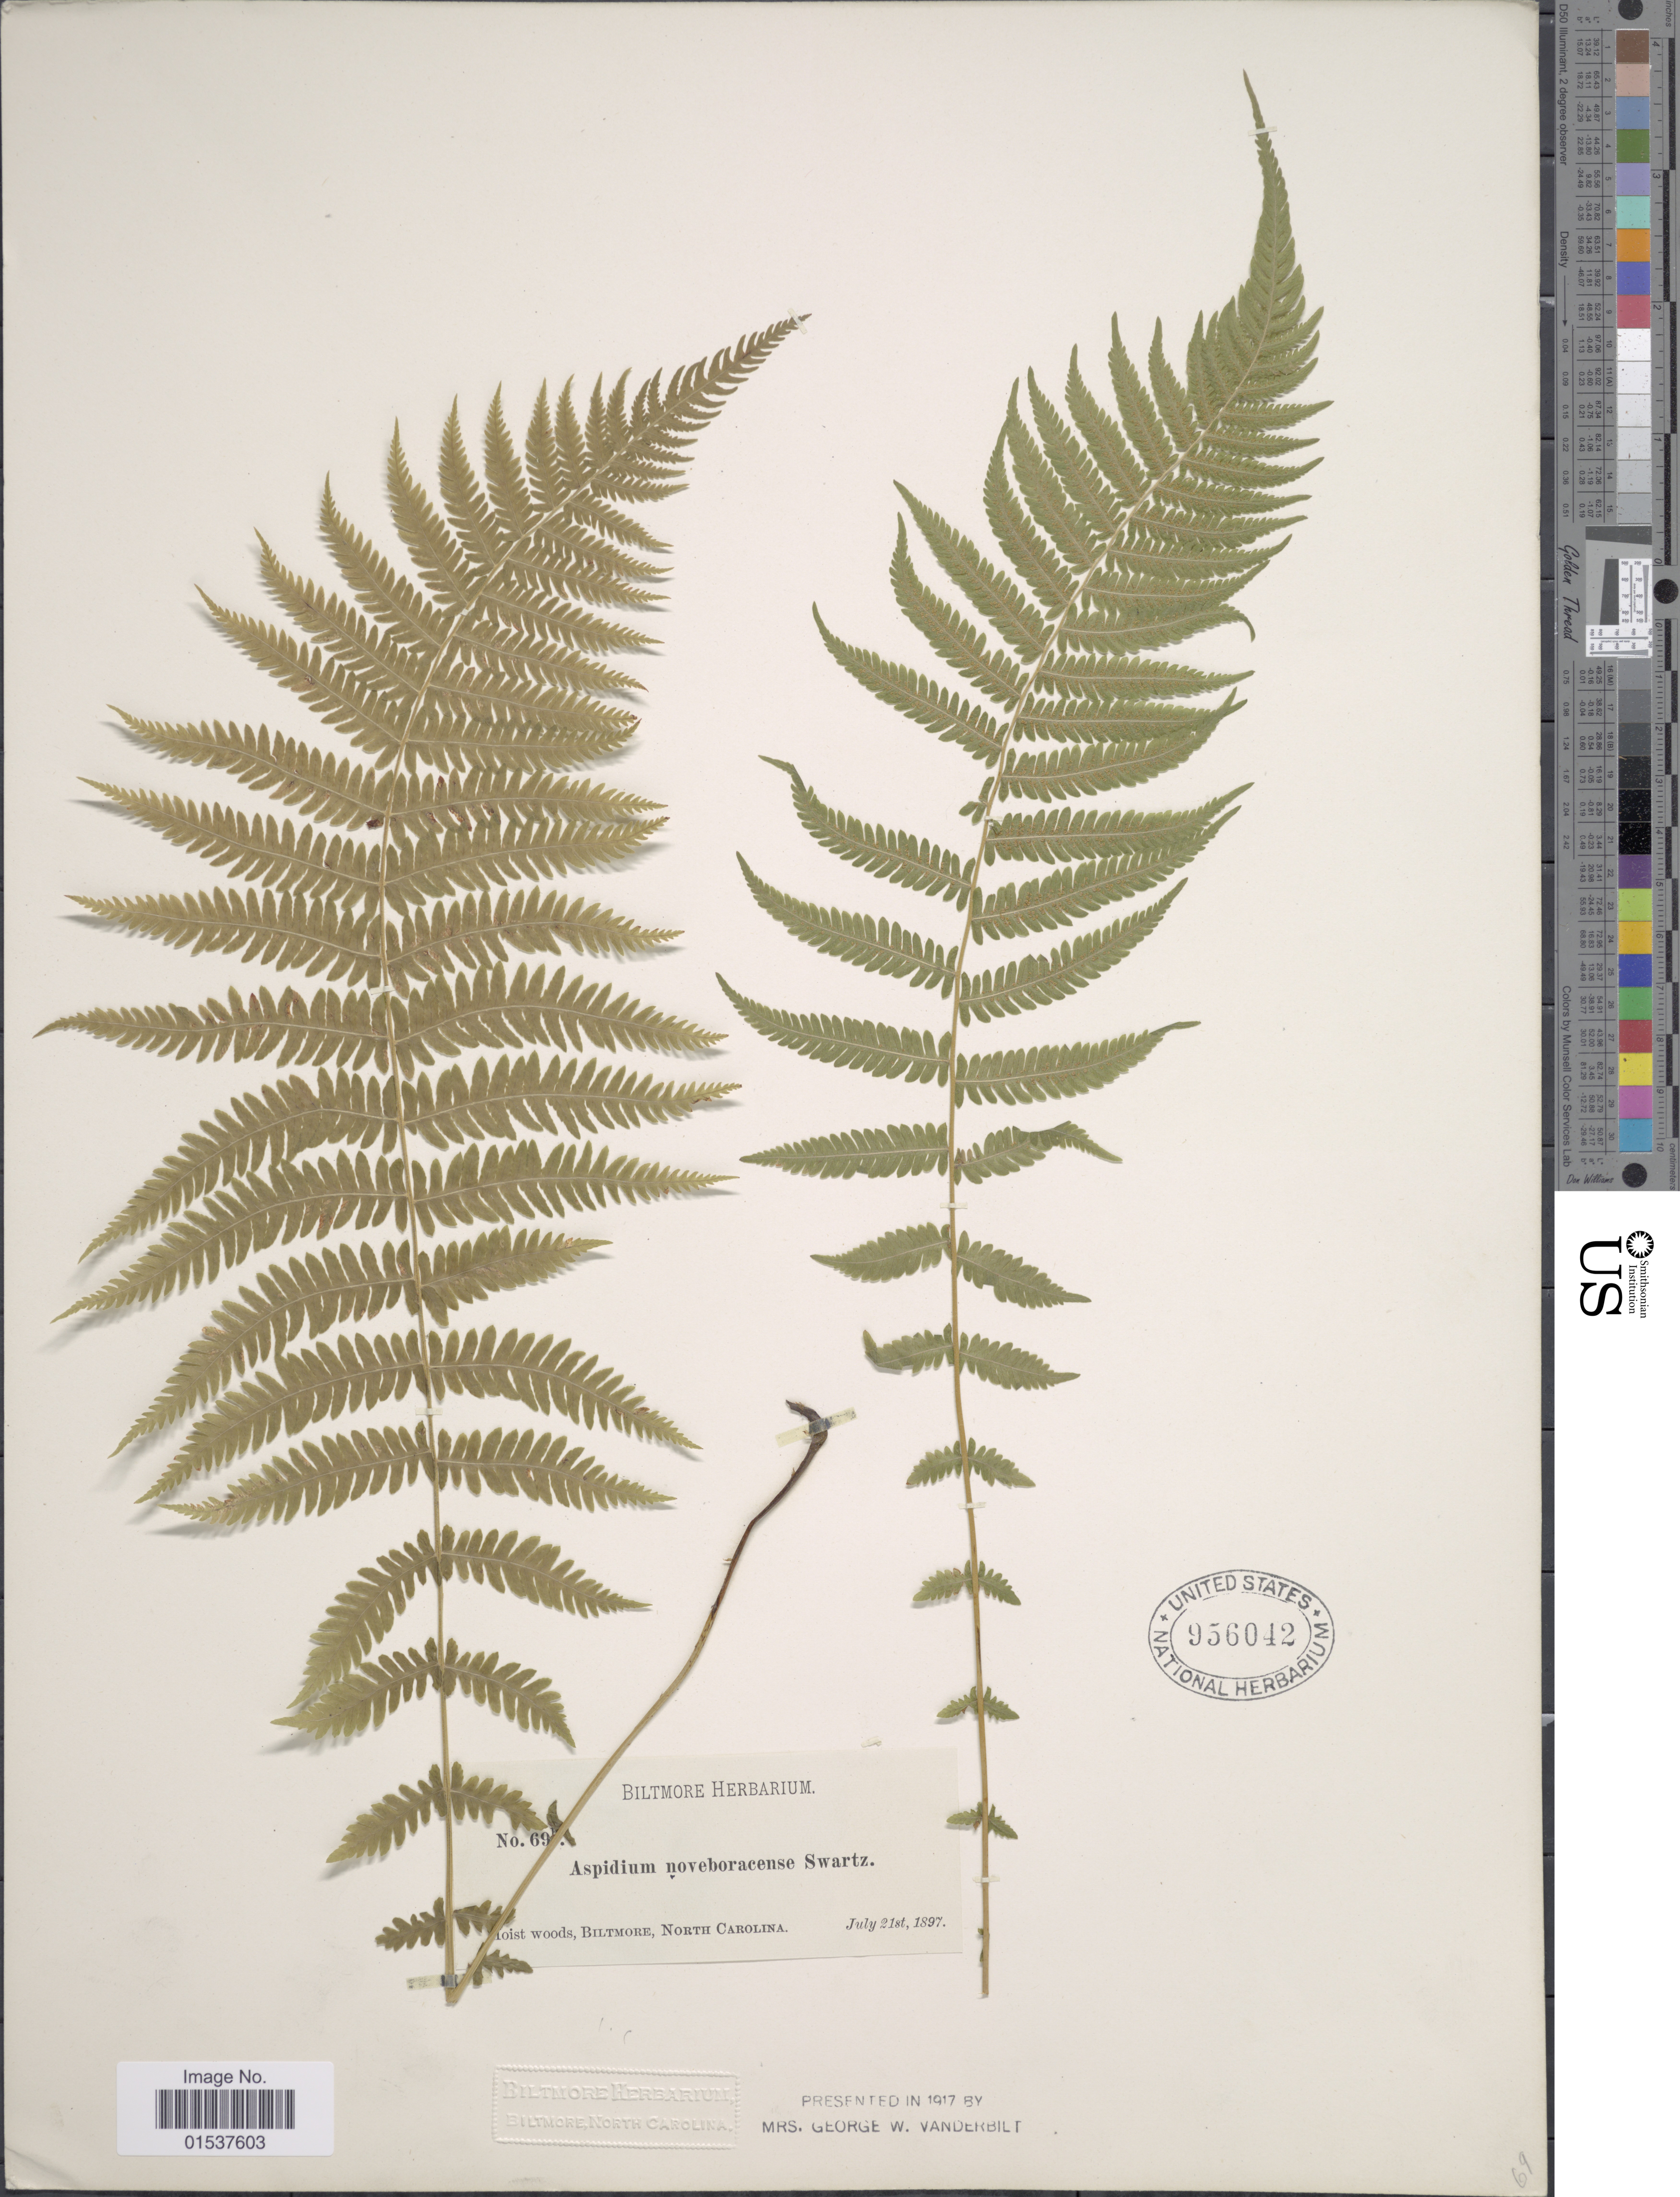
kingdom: Plantae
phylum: Tracheophyta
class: Polypodiopsida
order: Polypodiales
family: Thelypteridaceae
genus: Parathelypteris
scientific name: Parathelypteris noveboracensis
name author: (L.) Ching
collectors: ex herb. Biltmore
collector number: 69!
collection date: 1897-07-21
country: United States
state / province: North Carolina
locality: Biltmore, North Carolina.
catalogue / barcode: US 956042